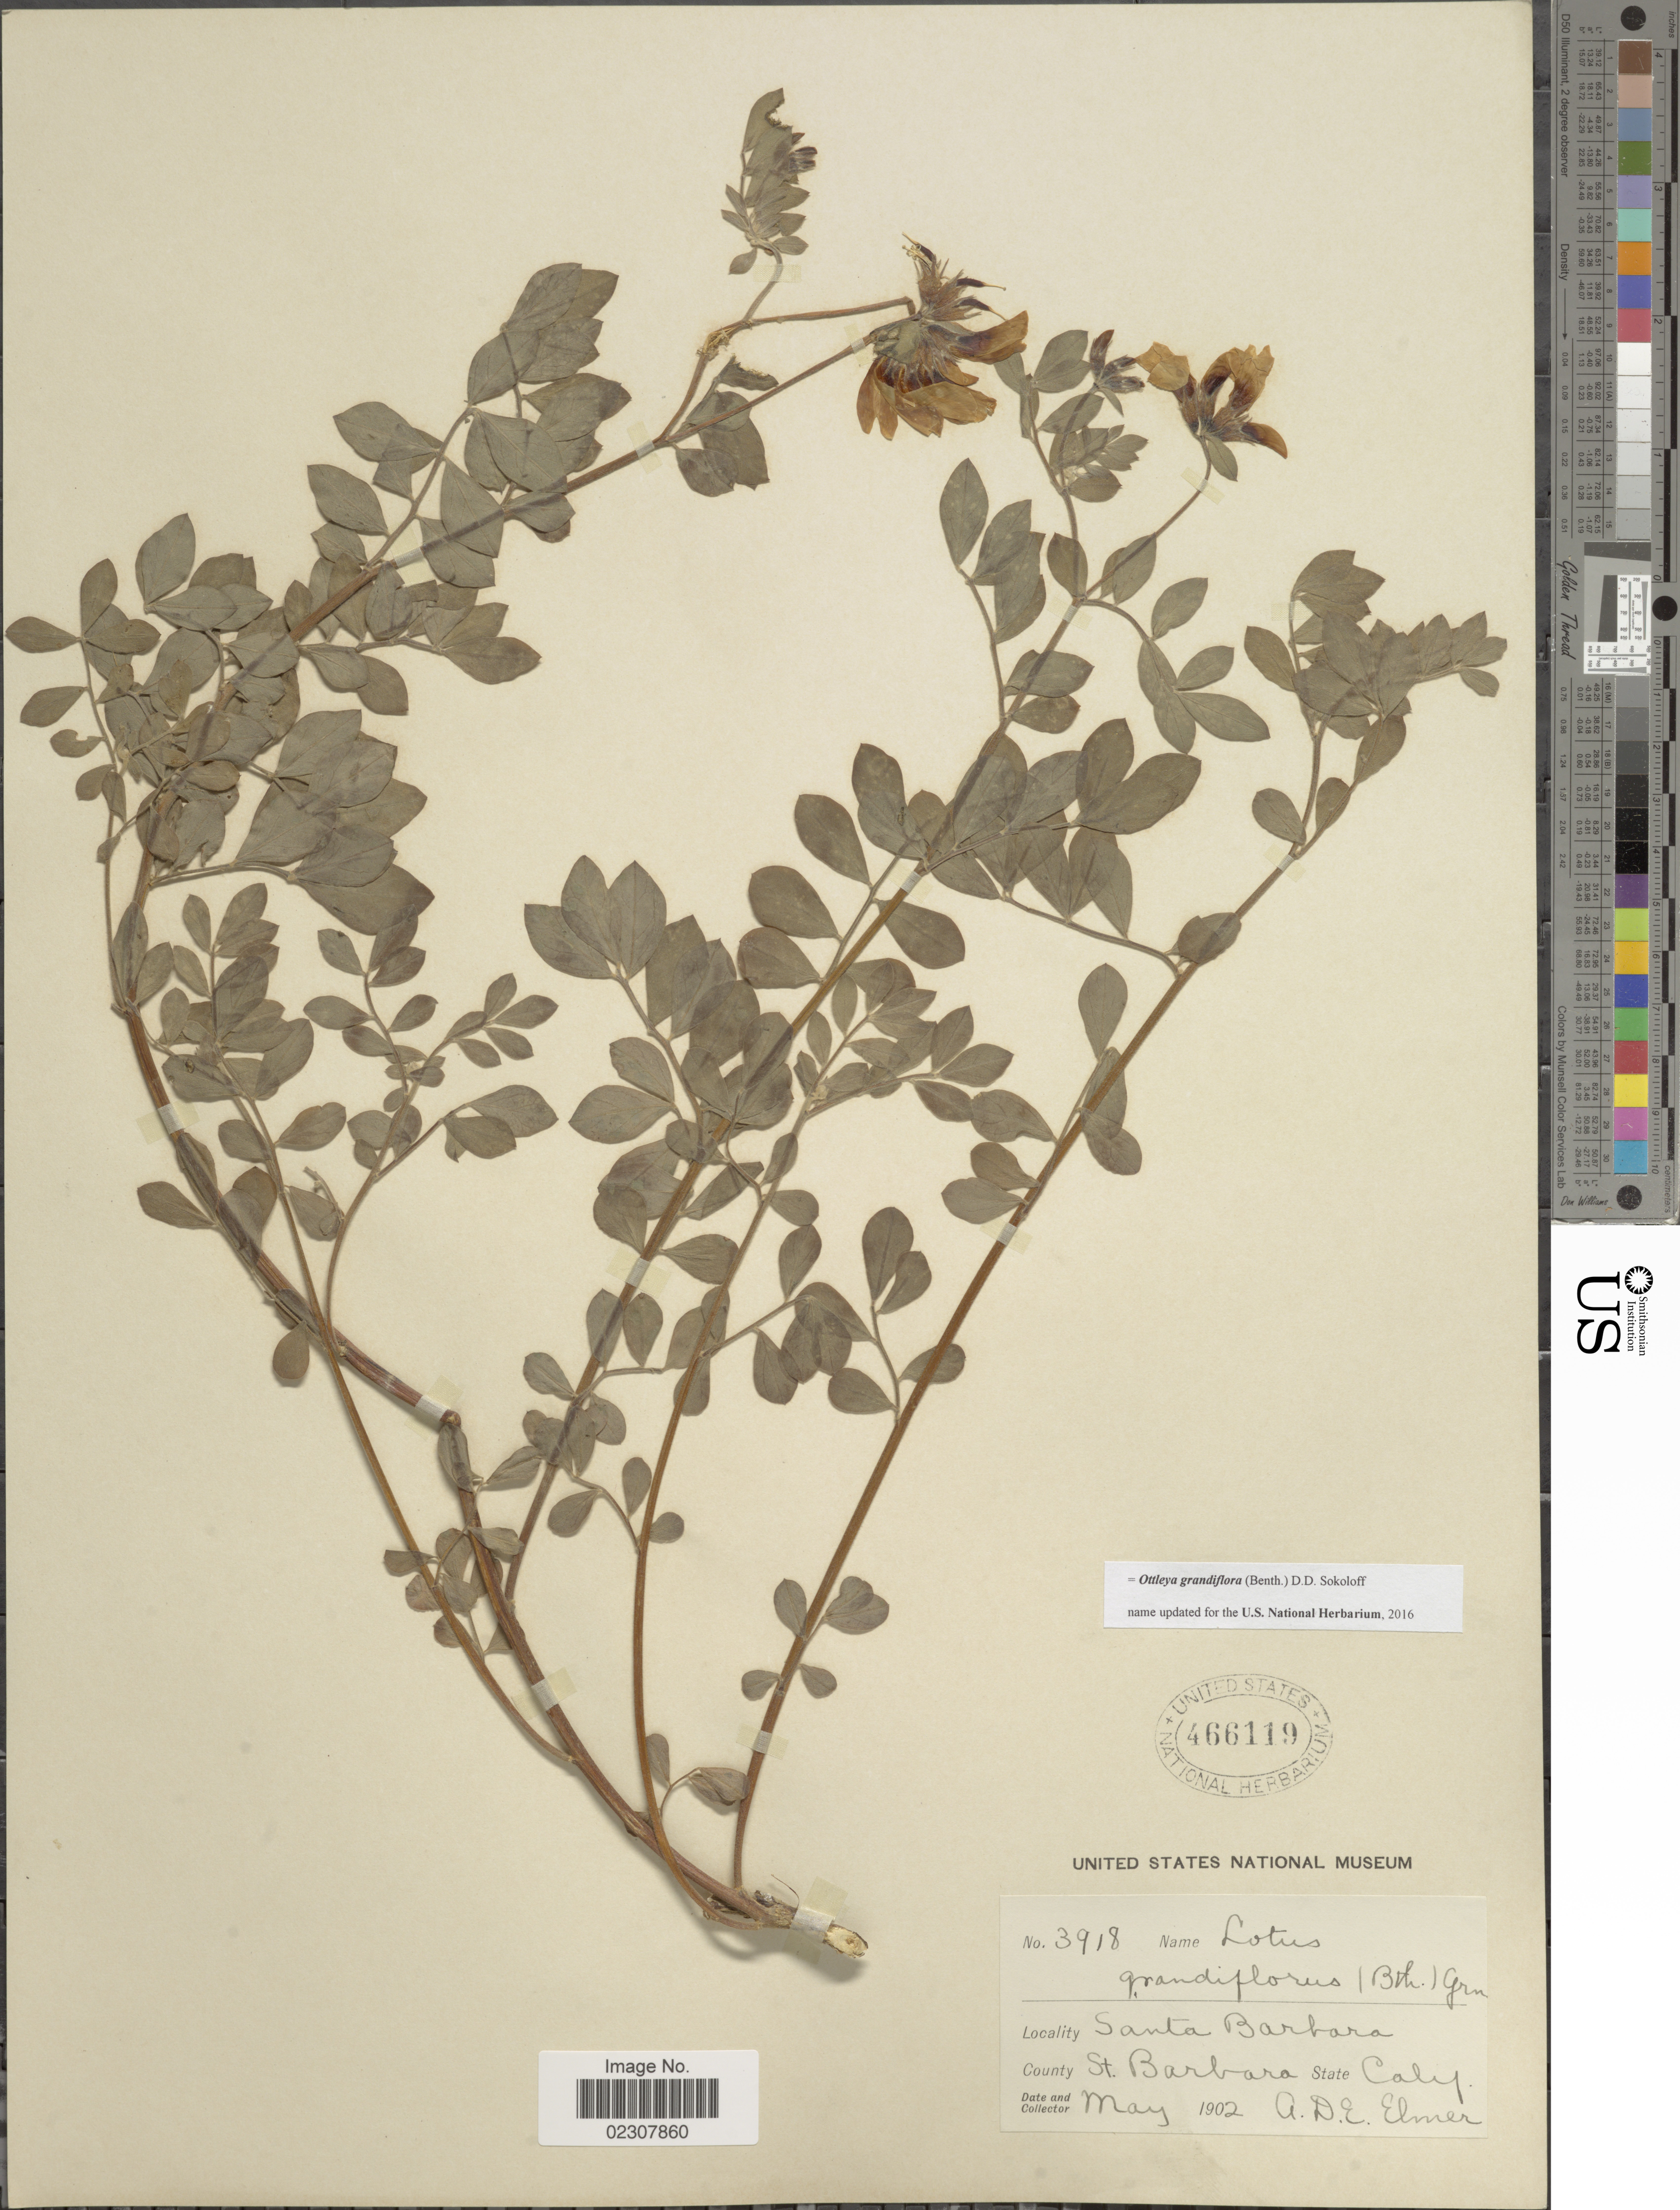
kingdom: Plantae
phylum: Tracheophyta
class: Magnoliopsida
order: Fabales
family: Fabaceae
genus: Ottleya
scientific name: Ottleya grandiflora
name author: (Benth.) D.D. Sokoloff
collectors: A. D. E. Elmer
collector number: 3918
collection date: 1902-05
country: United States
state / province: California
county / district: Santa Barbara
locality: Santa Barbara, St. Barbara County.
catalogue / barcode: US 466119